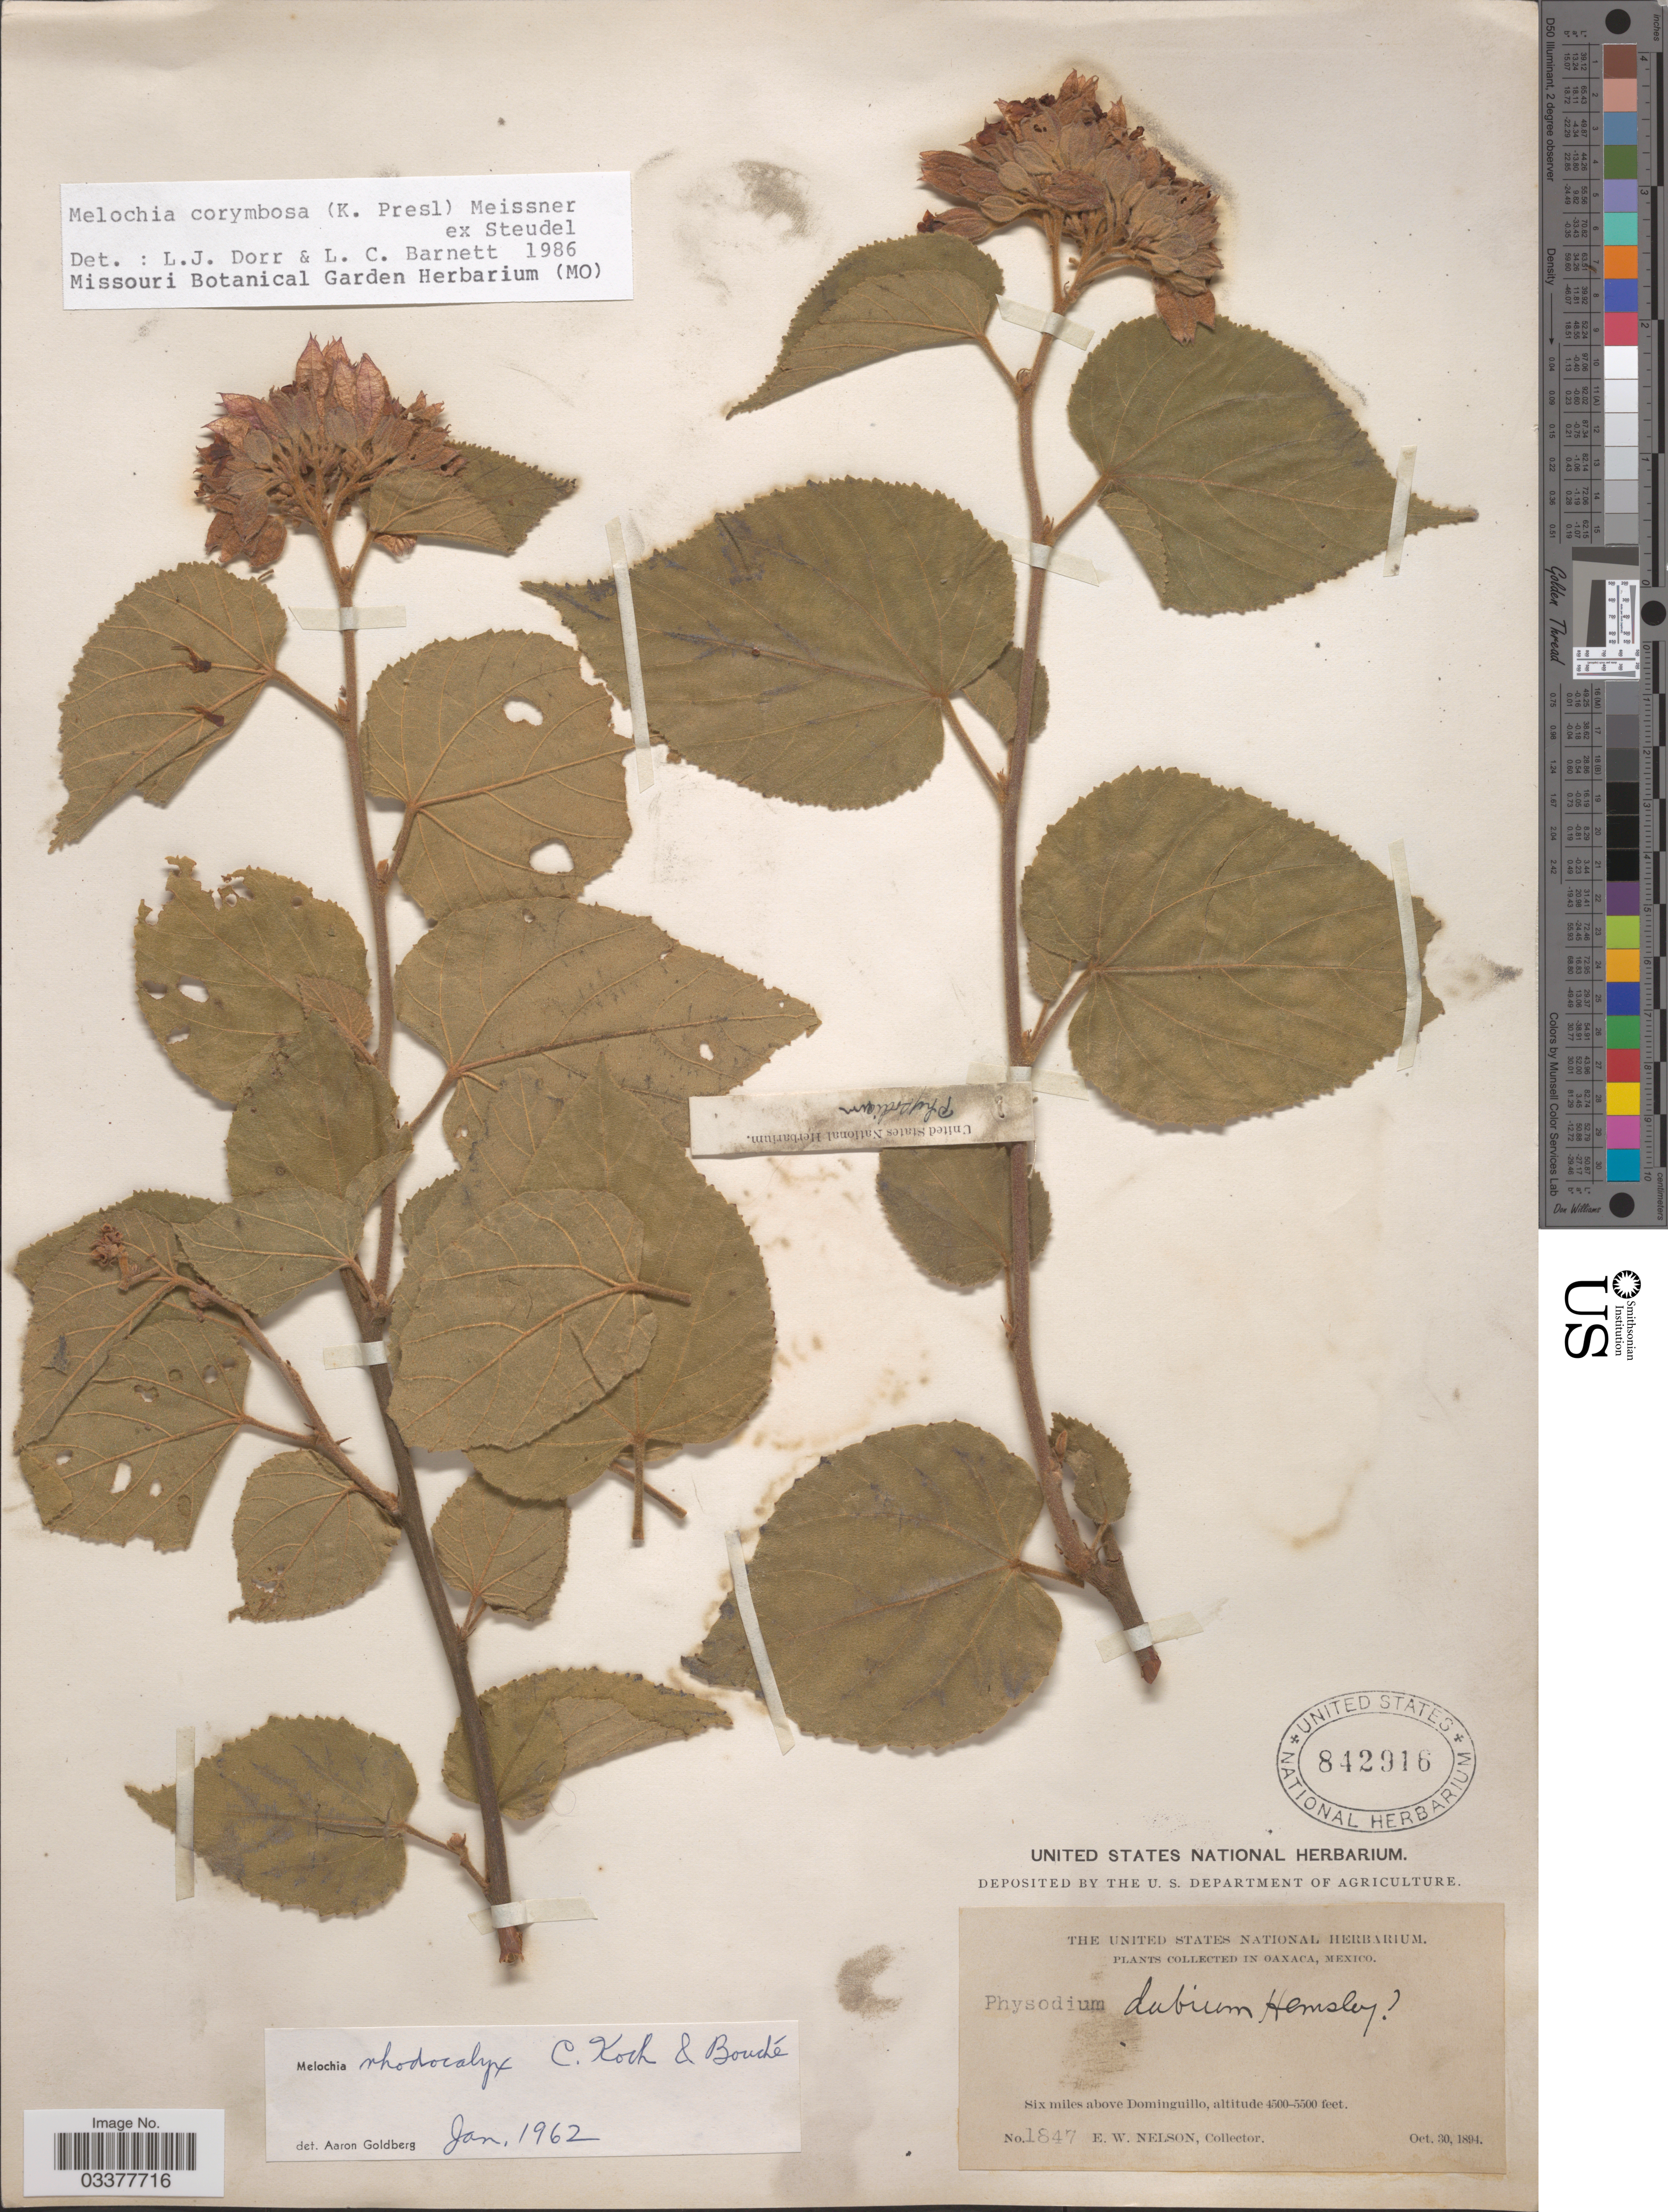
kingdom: Plantae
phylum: Tracheophyta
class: Magnoliopsida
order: Malvales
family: Malvaceae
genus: Melochia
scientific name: Melochia corymbosa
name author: (C. Presl) Meissn. ex Steud.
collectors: E. W. Nelson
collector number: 1847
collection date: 1894-10-30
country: Mexico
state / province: Oaxaca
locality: Six miles above Dominguillo.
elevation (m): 1372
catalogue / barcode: US 842916